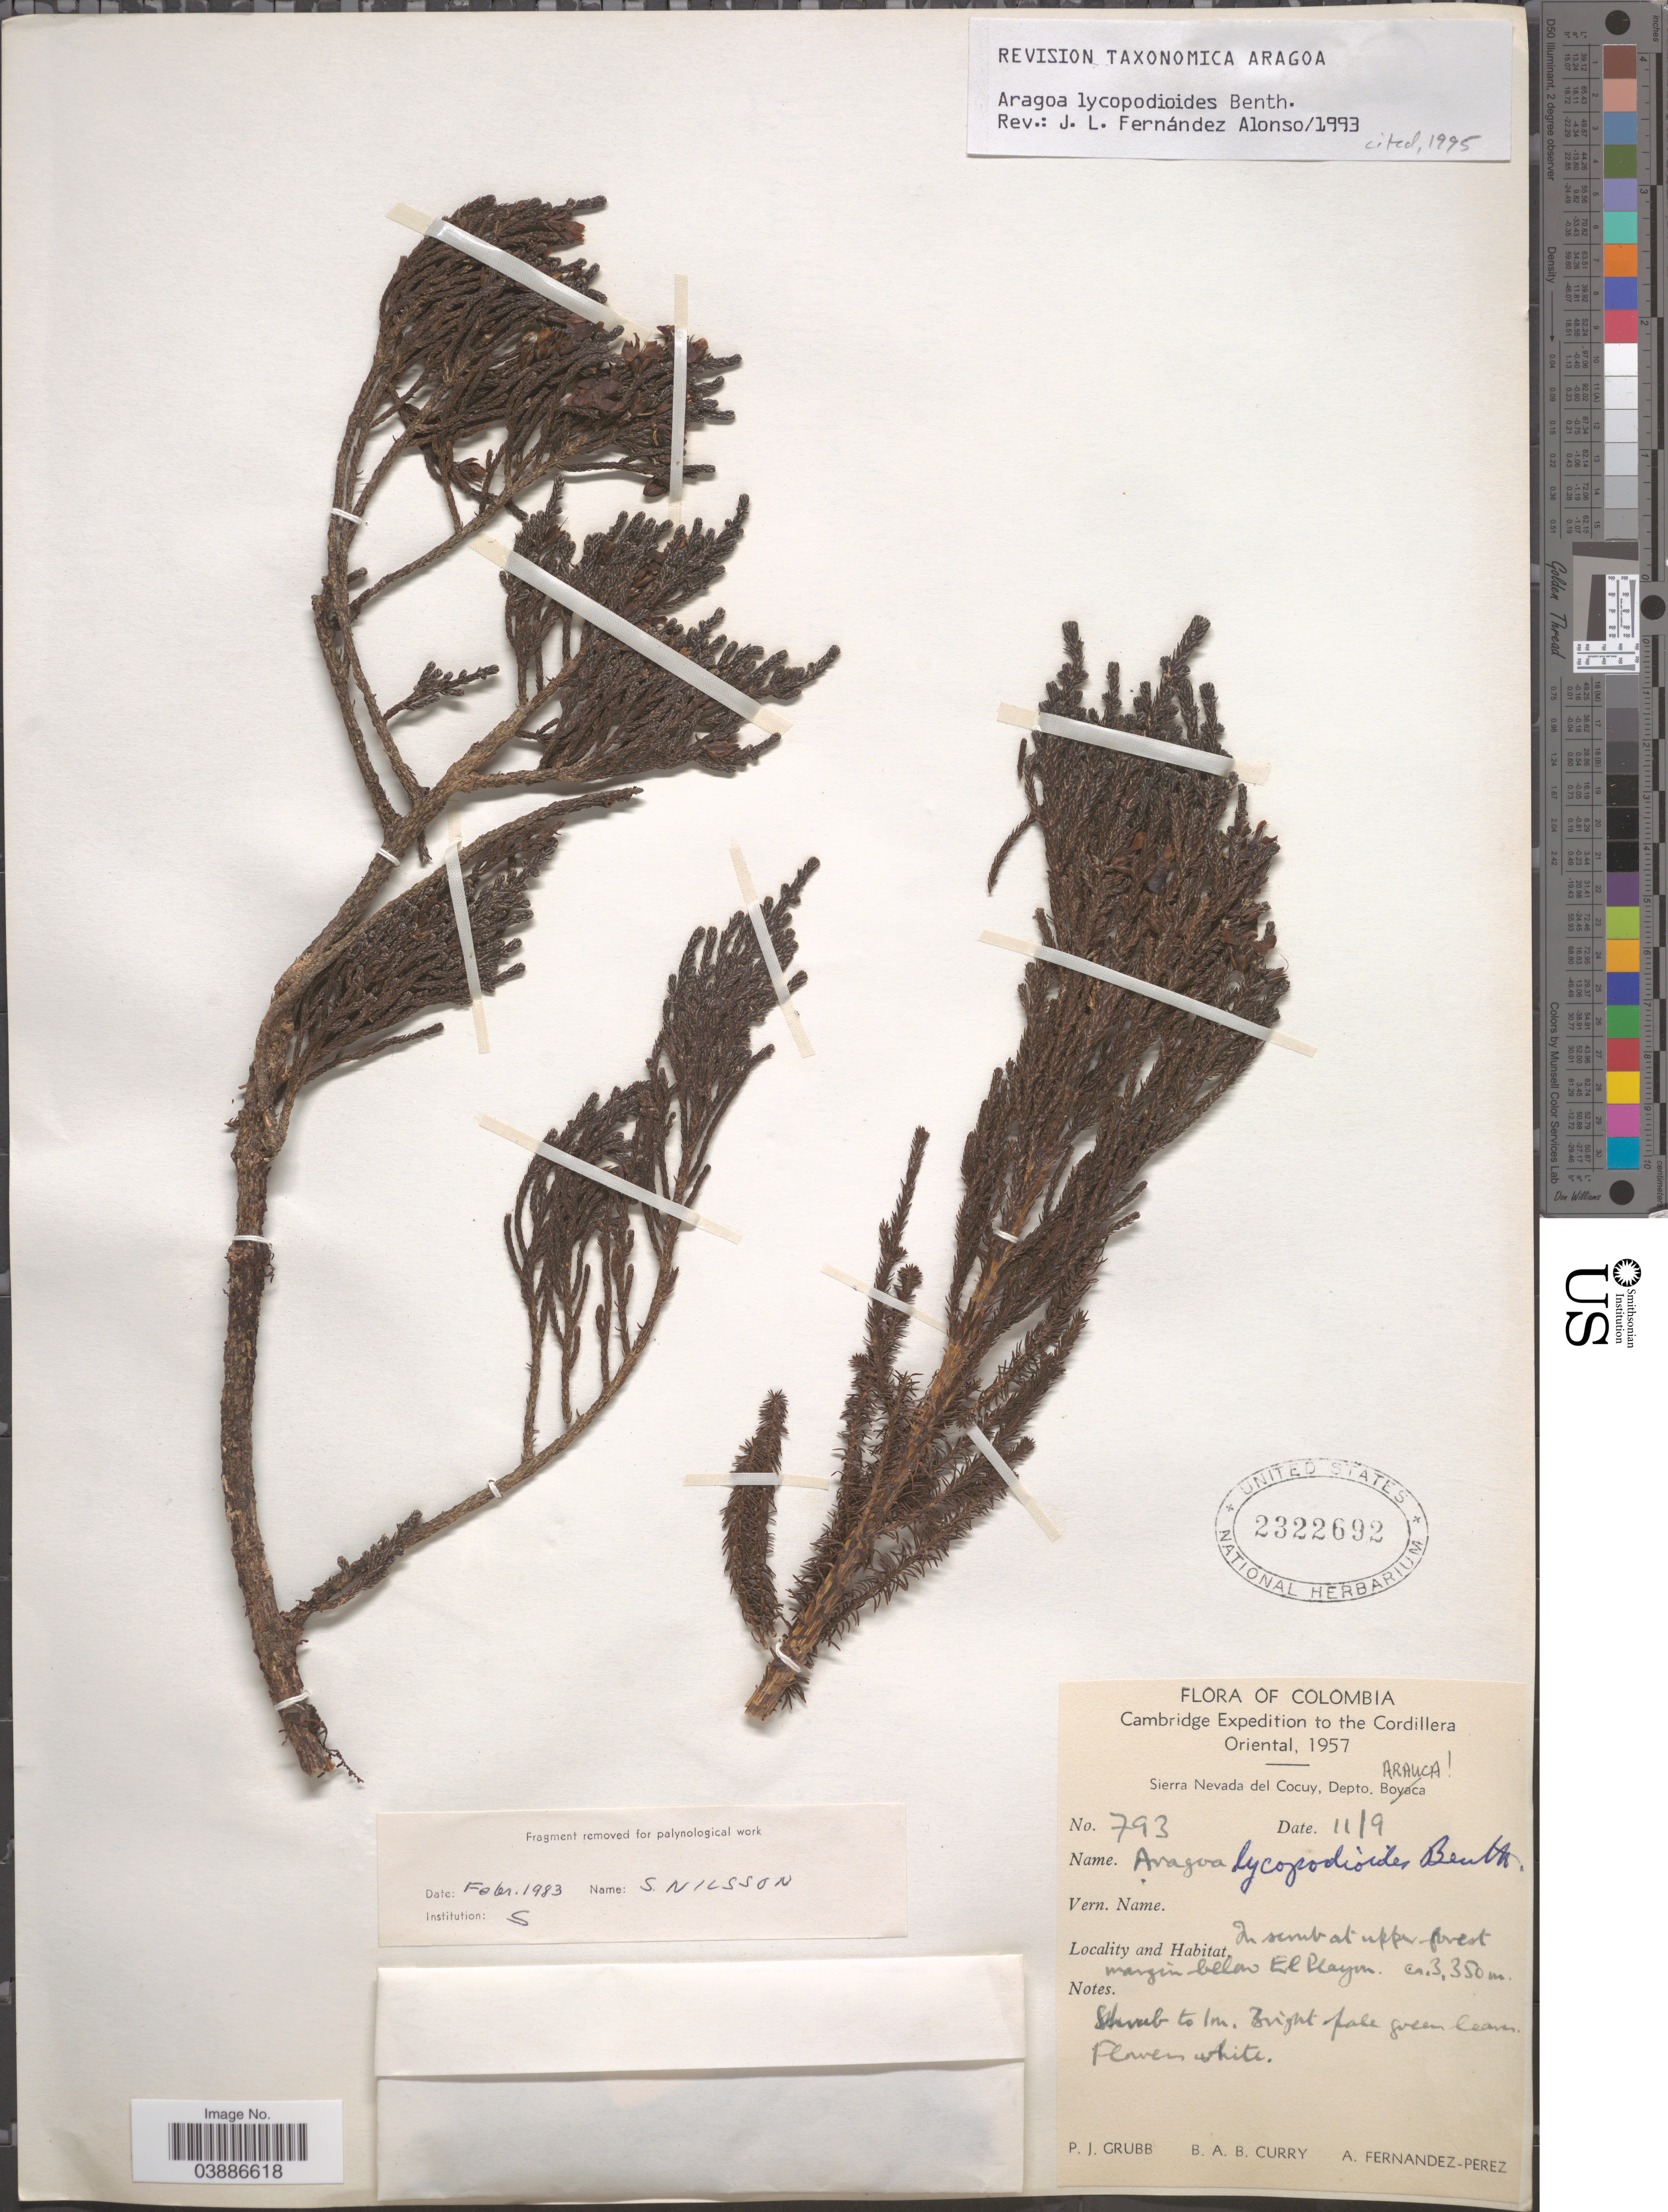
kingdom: Plantae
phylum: Tracheophyta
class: Magnoliopsida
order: Lamiales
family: Plantaginaceae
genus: Aragoa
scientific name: Aragoa lycopodioides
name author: Benth. ex Oliv.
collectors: P. J. Grubb, B. A. B. Curry & A. Fernández-Pérez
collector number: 793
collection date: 1957-09-11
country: Colombia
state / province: Arauca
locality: Cordillera Oriental, Sierra Nevada del Cocuy, Depto. Arauca. In scrub at upper forest margin below El Playon.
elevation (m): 3350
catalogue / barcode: US 2322692